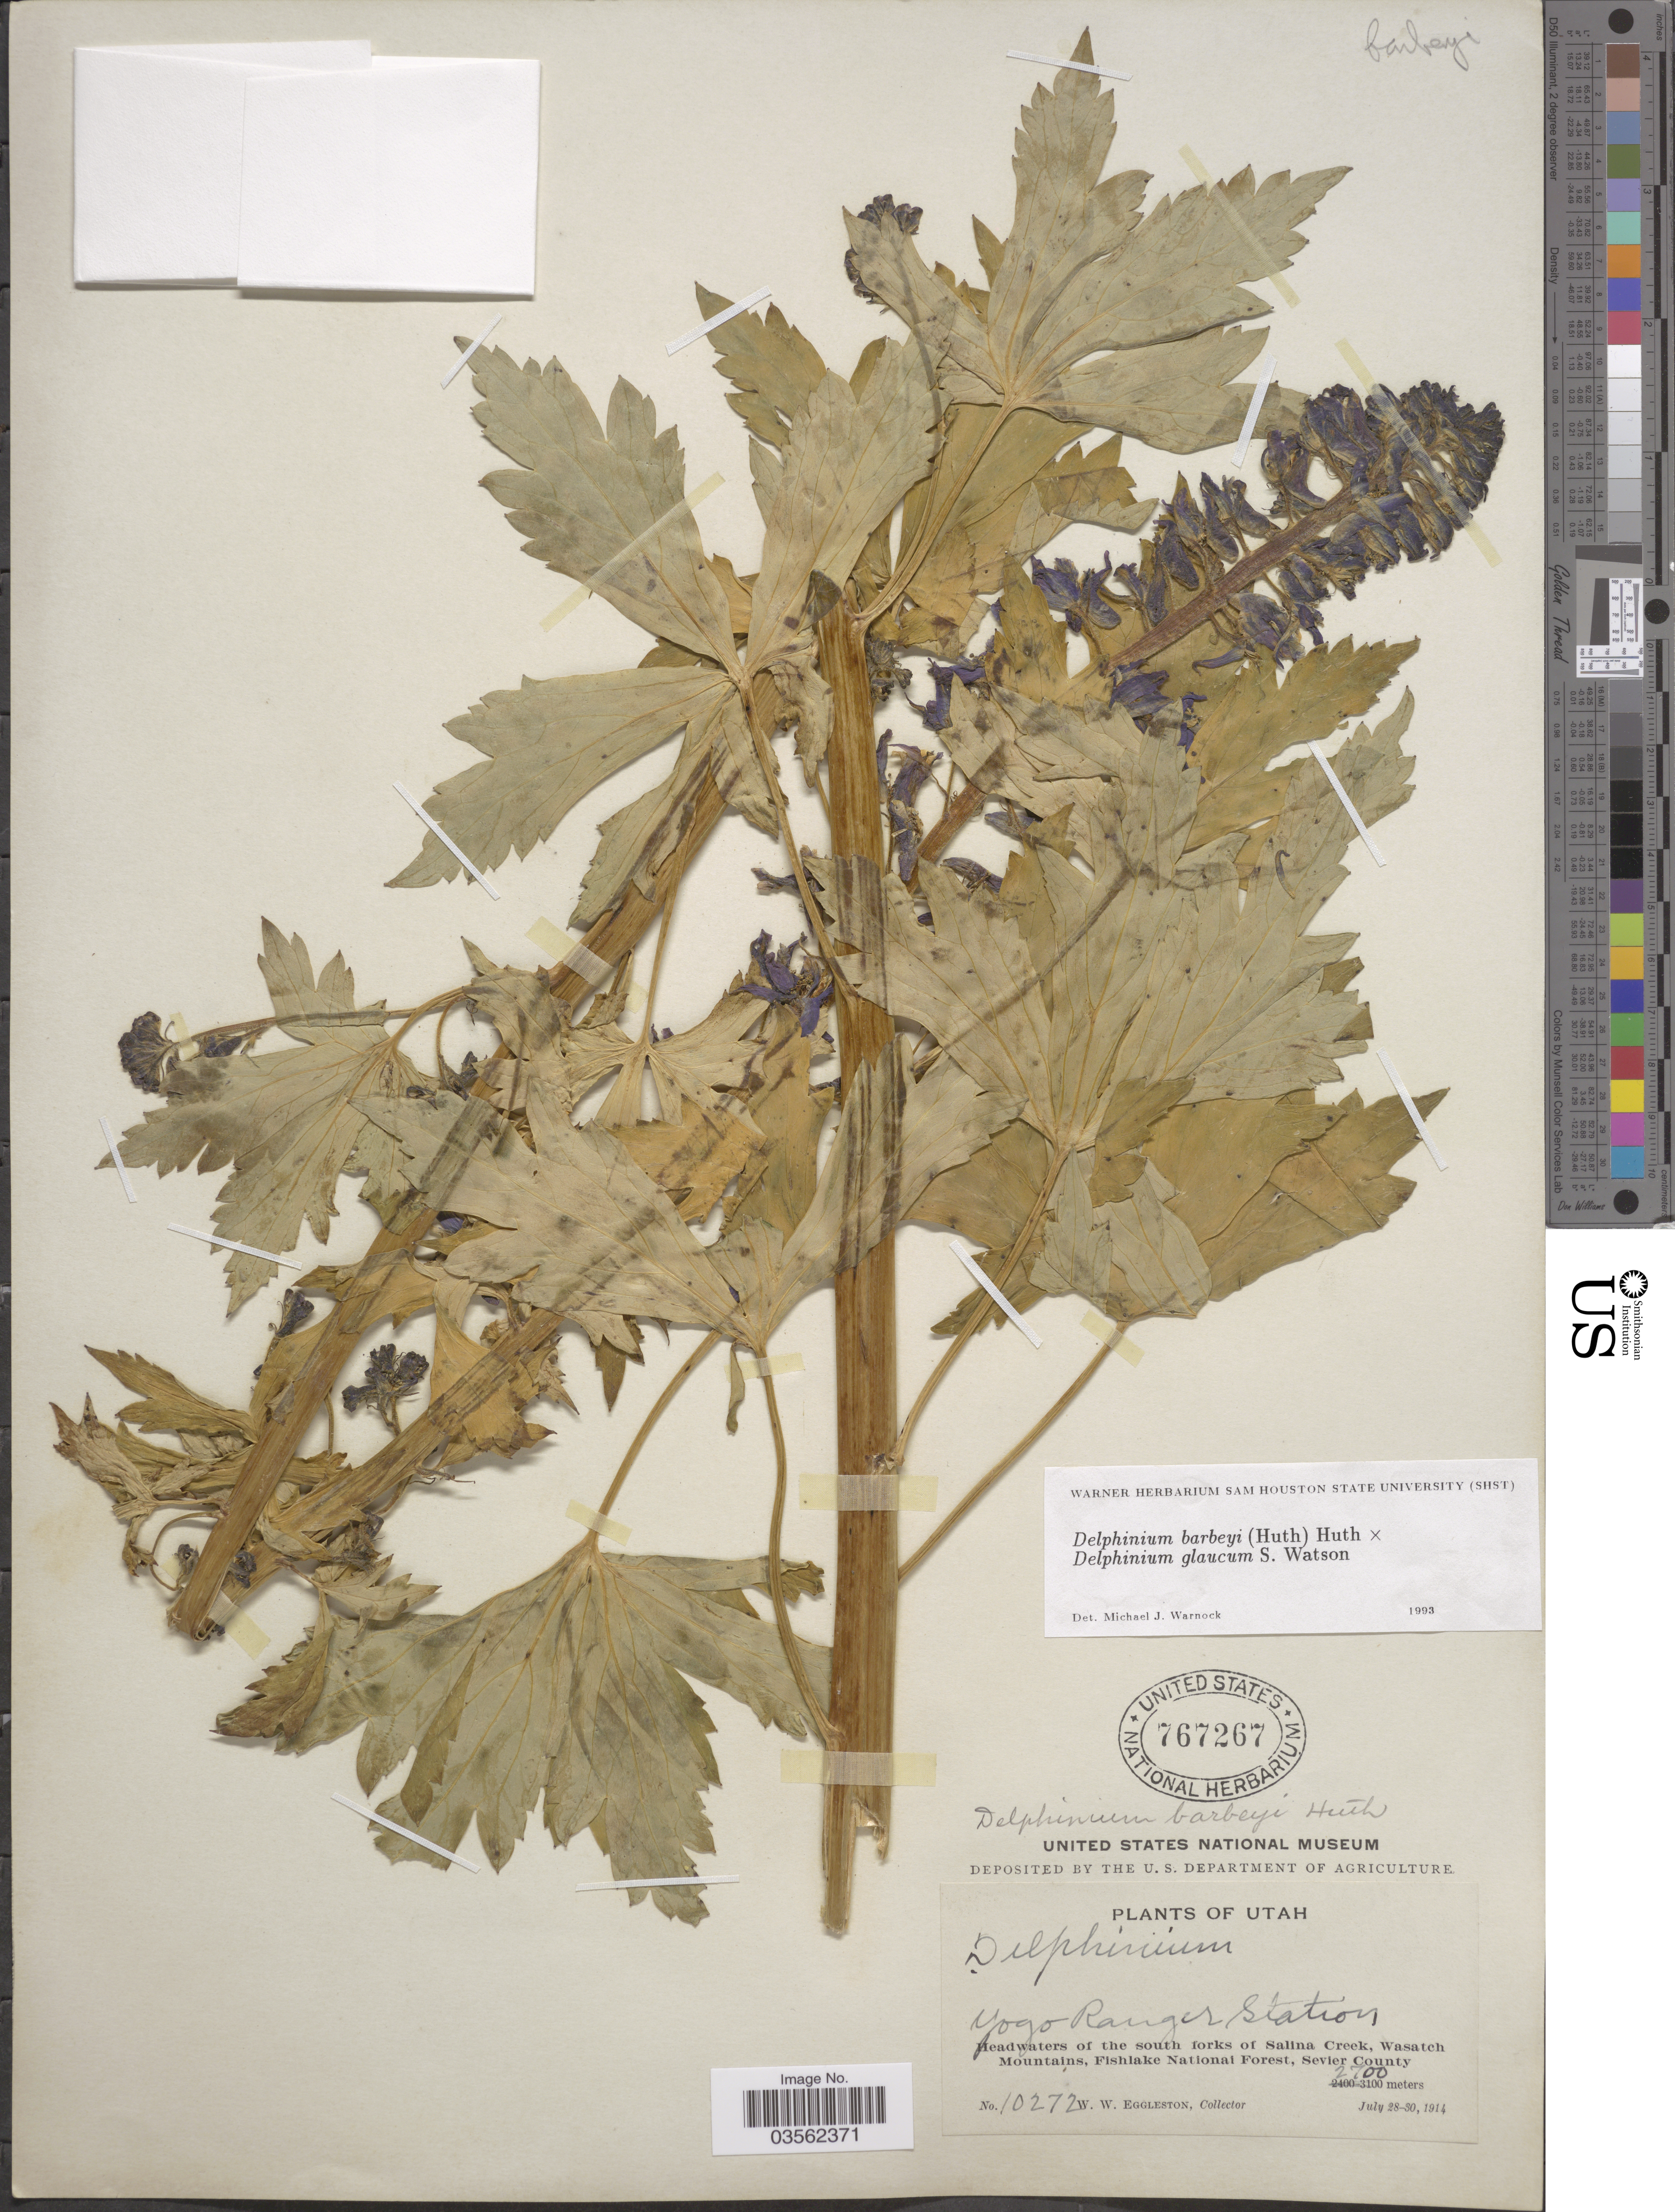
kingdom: Plantae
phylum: Tracheophyta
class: Magnoliopsida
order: Ranunculales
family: Ranunculaceae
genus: Delphinium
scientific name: Delphinium barbeyi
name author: (Huth) Huth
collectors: W. W. Eggleston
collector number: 10272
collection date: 1914-07-28/1914-07-30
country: United States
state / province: Utah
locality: Yogo Ranger Station. Headwaters of the south forks of Salina Creek, Wasatch Mountains, Fishlake National Forest, Sevier County.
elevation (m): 2700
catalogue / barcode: US 767267